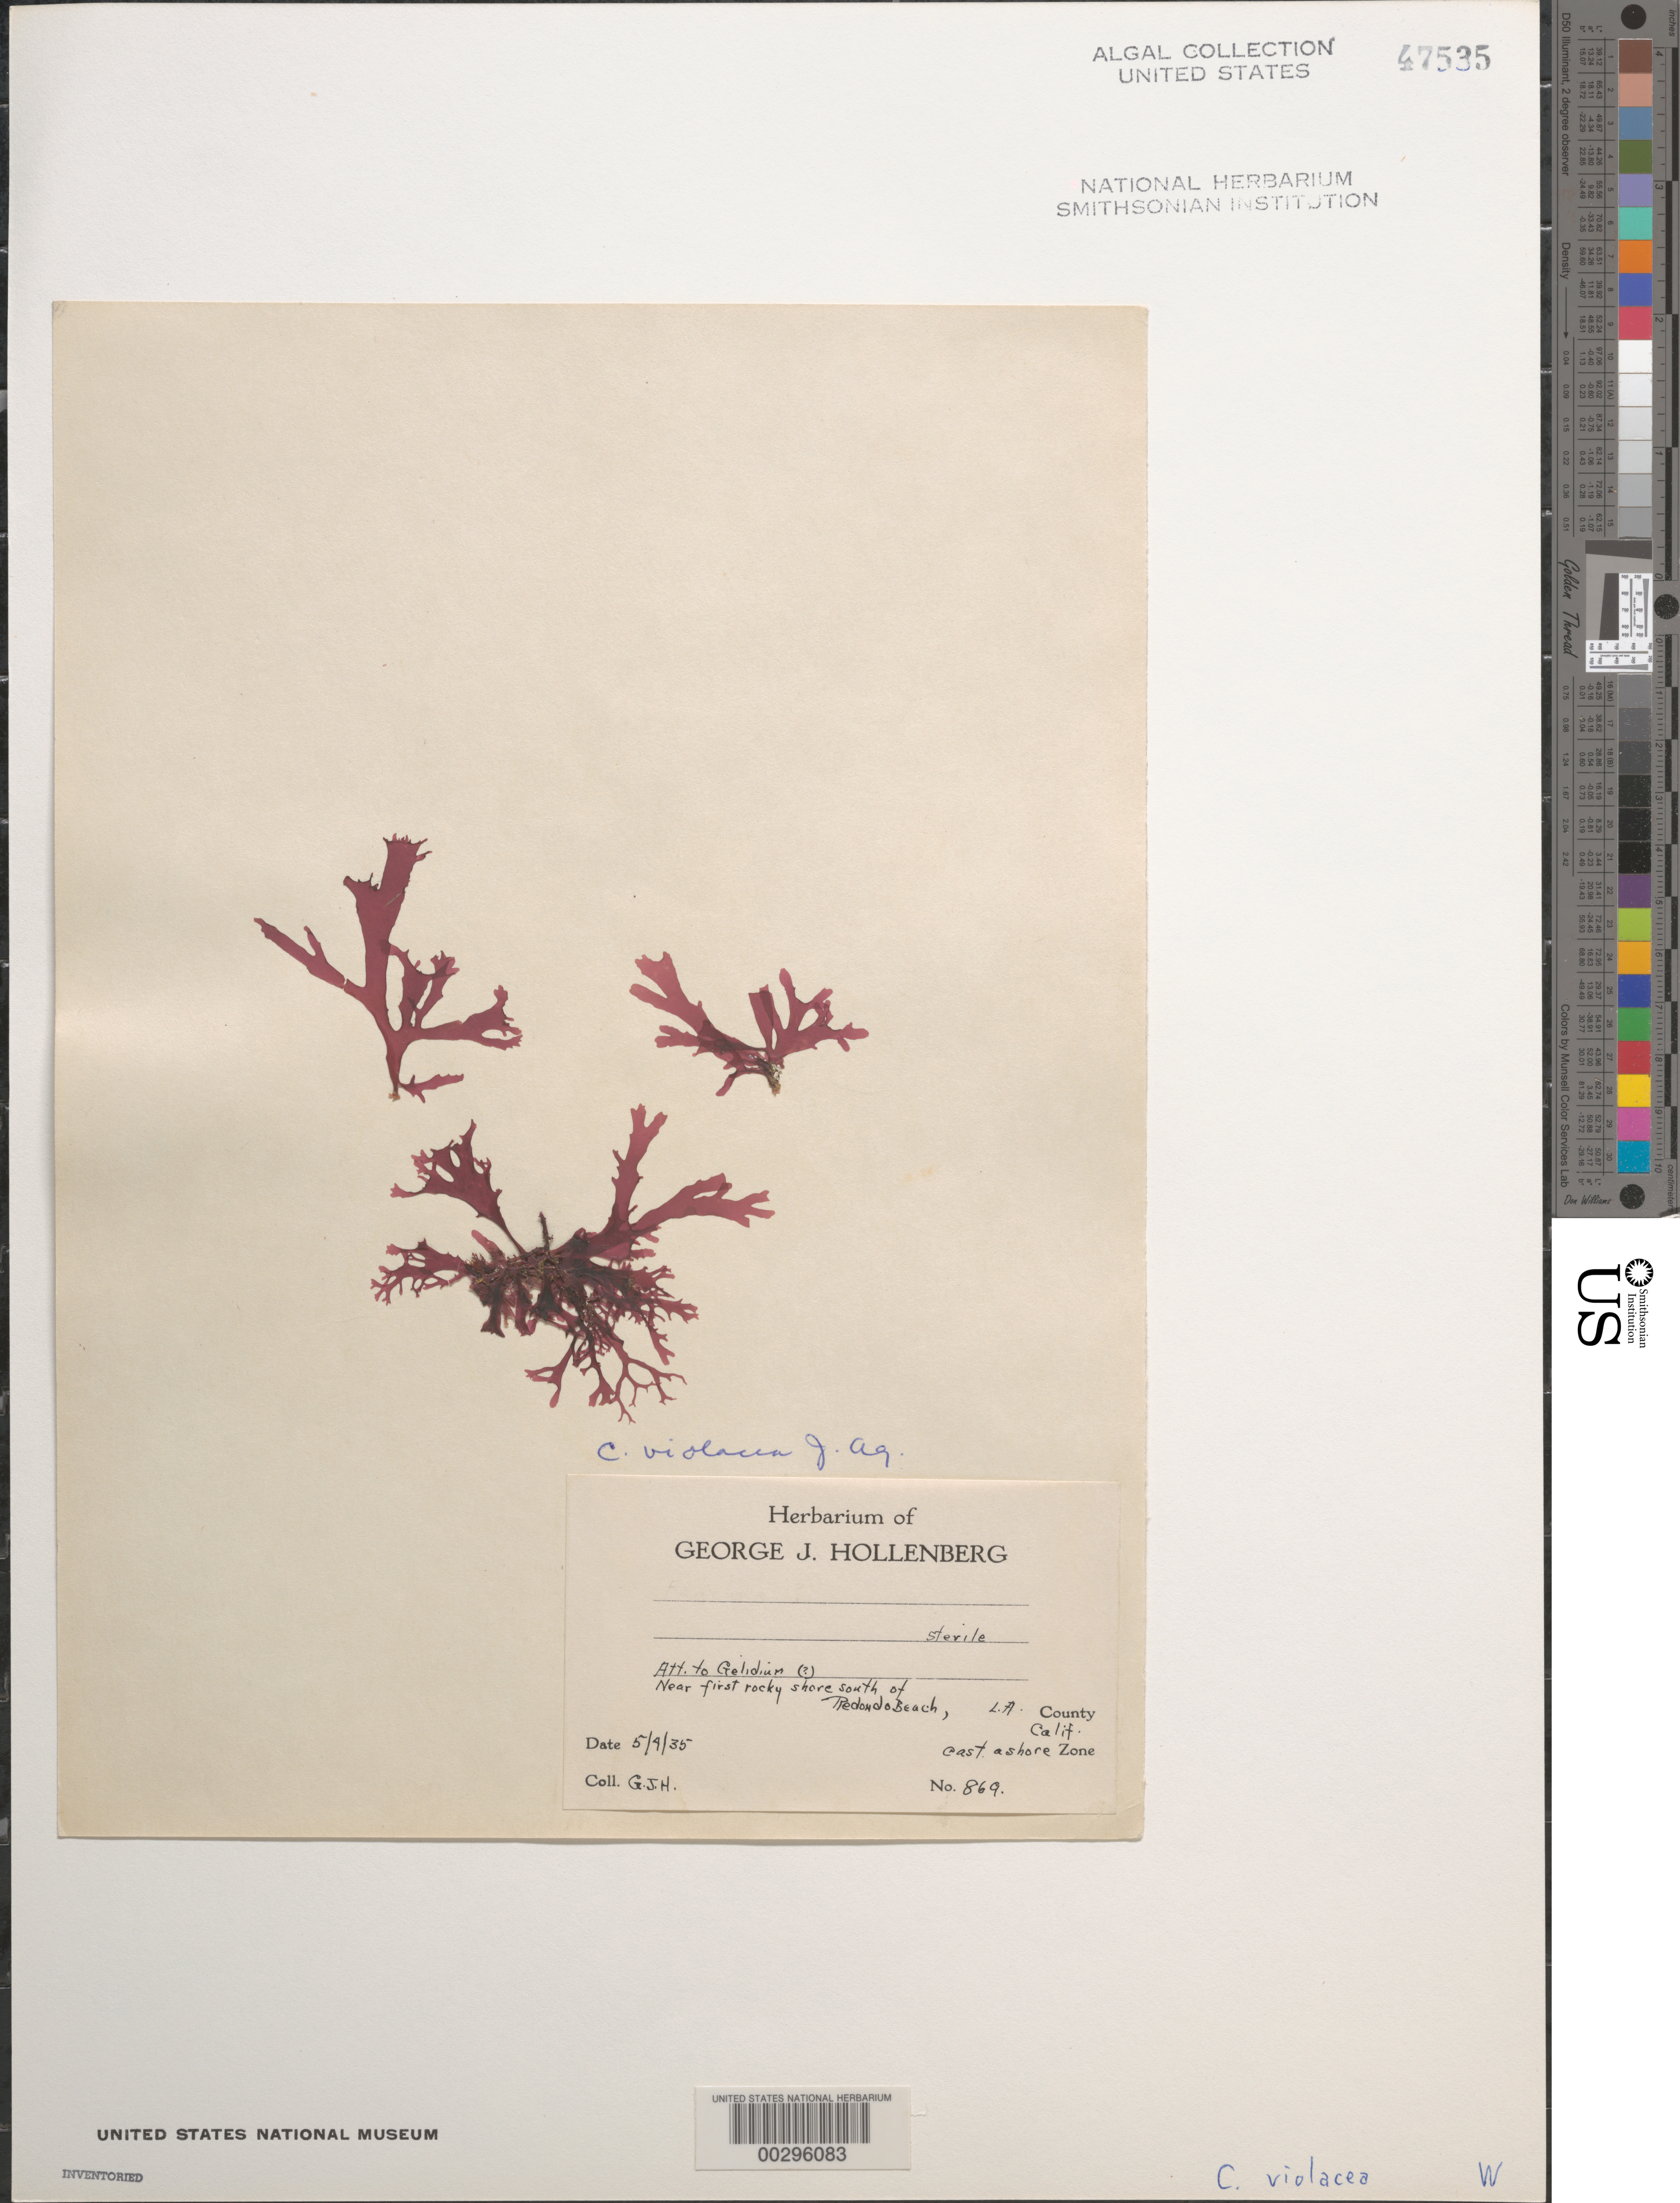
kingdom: Plantae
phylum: Rhodophyta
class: Florideophyceae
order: Gigartinales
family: Kallymeniaceae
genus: Callophyllis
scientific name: Callophyllis violacea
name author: J. Agardh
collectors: G. Hollenberg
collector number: GJH 869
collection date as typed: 04 May 1935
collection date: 1935-05-04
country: United States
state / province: California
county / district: Los Angeles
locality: South of Redondo Beach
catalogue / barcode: US 47535